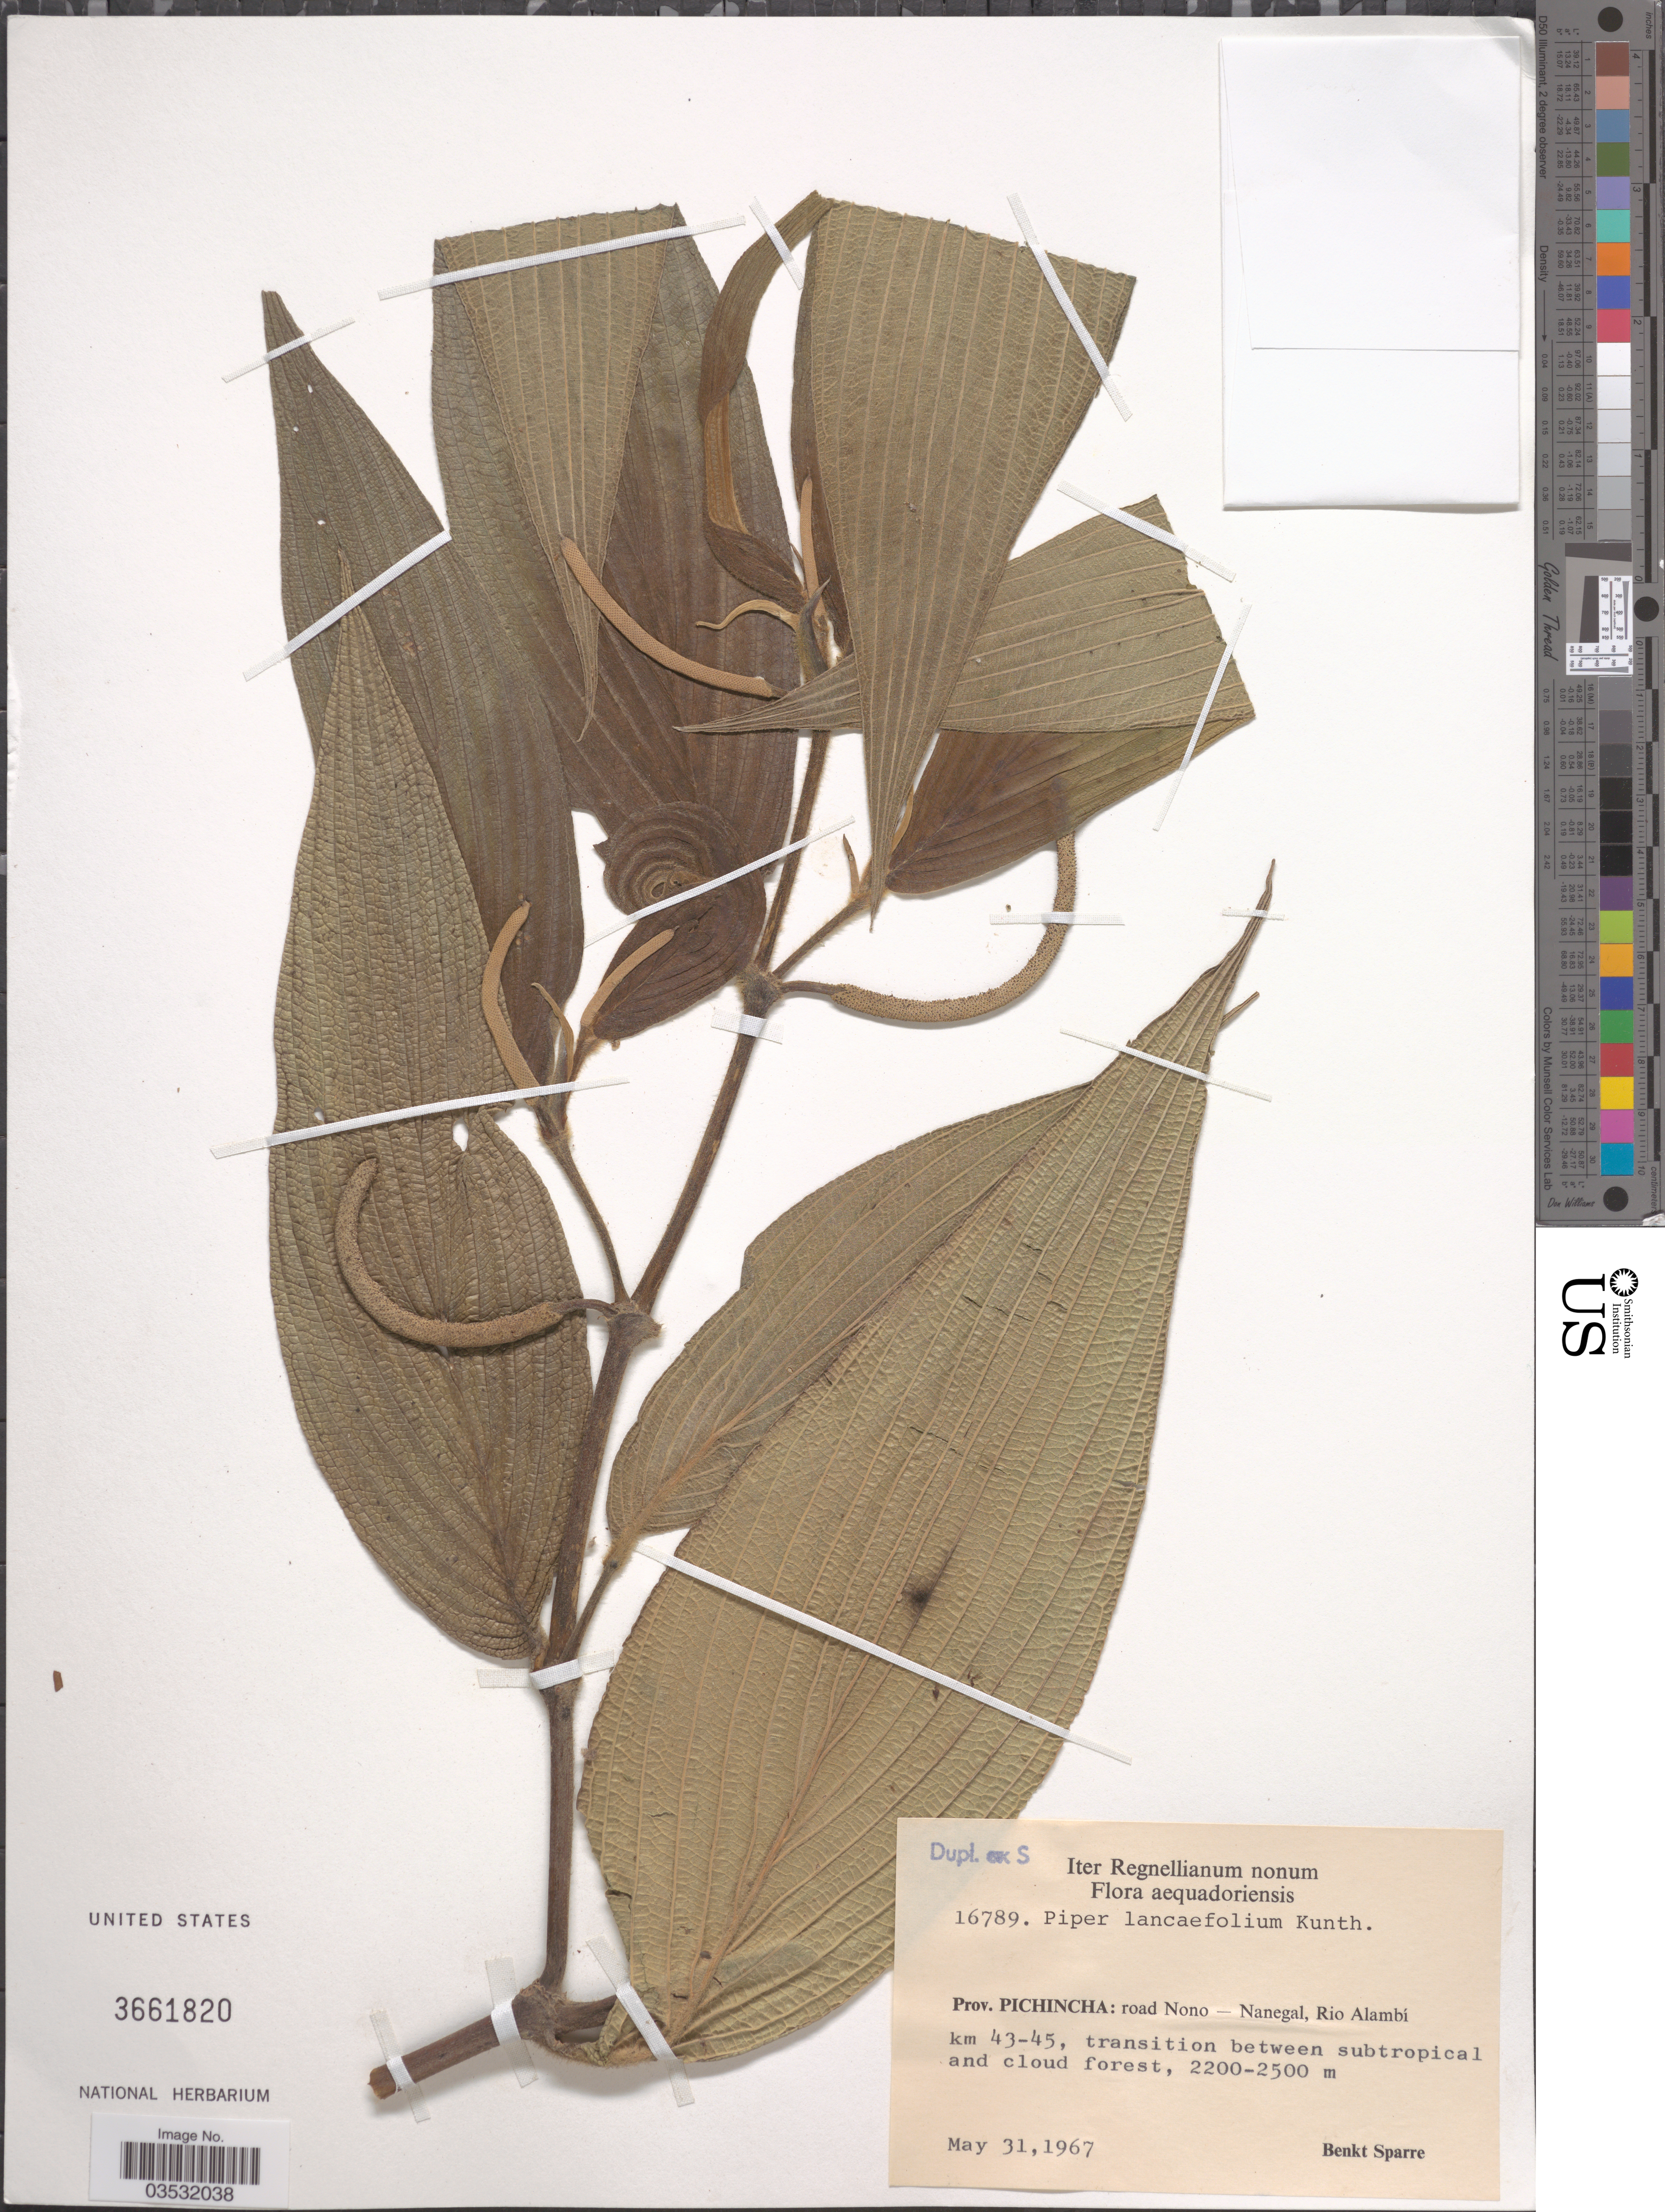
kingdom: Plantae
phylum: Tracheophyta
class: Magnoliopsida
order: Piperales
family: Piperaceae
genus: Piper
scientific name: Piper lanceifolium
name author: Kunth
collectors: B. Sparre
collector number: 16789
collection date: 1967-05-31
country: Ecuador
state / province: Pichincha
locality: Road Nono - Nanegal, Rio Alambí km 43-45, transition between subtropical and cloud forest.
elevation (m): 2200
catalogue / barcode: US 3661820